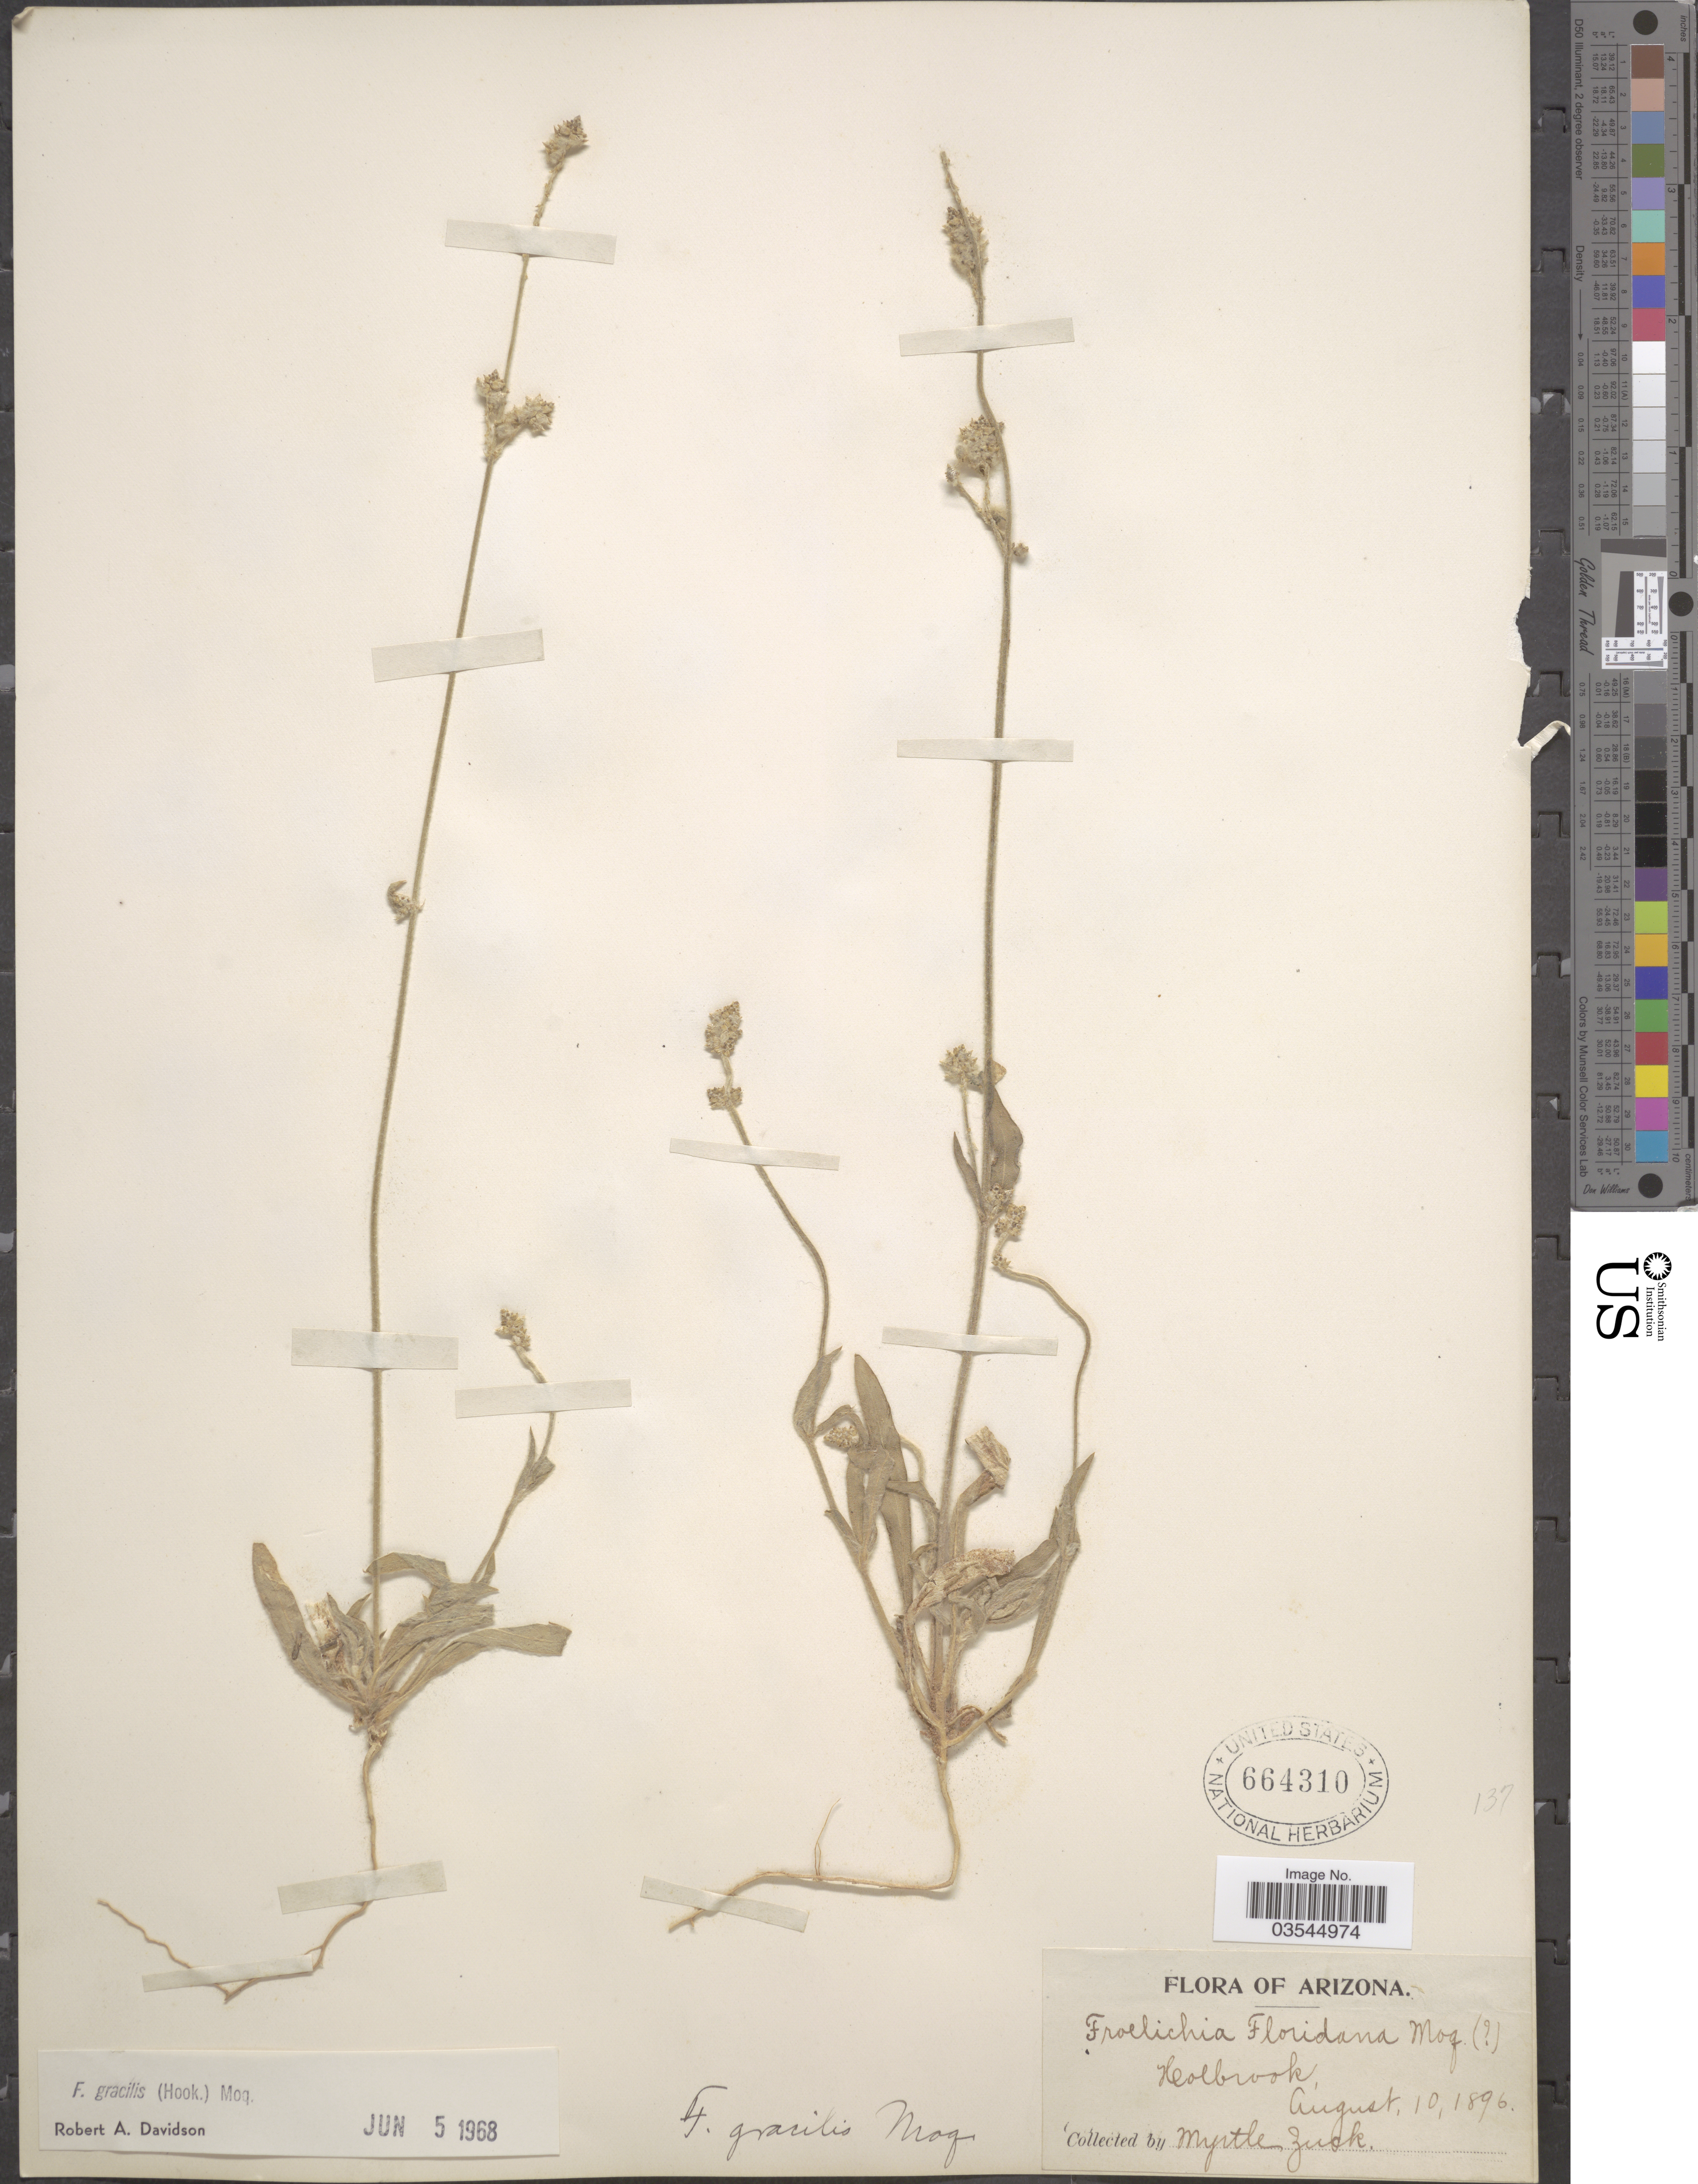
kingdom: Plantae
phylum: Tracheophyta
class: Magnoliopsida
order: Caryophyllales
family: Amaranthaceae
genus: Froelichia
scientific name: Froelichia gracilis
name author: (Hook.) Moq.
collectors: M. Zuck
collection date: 1896-08-10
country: United States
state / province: Arizona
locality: Holbrook.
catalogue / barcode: US 664310